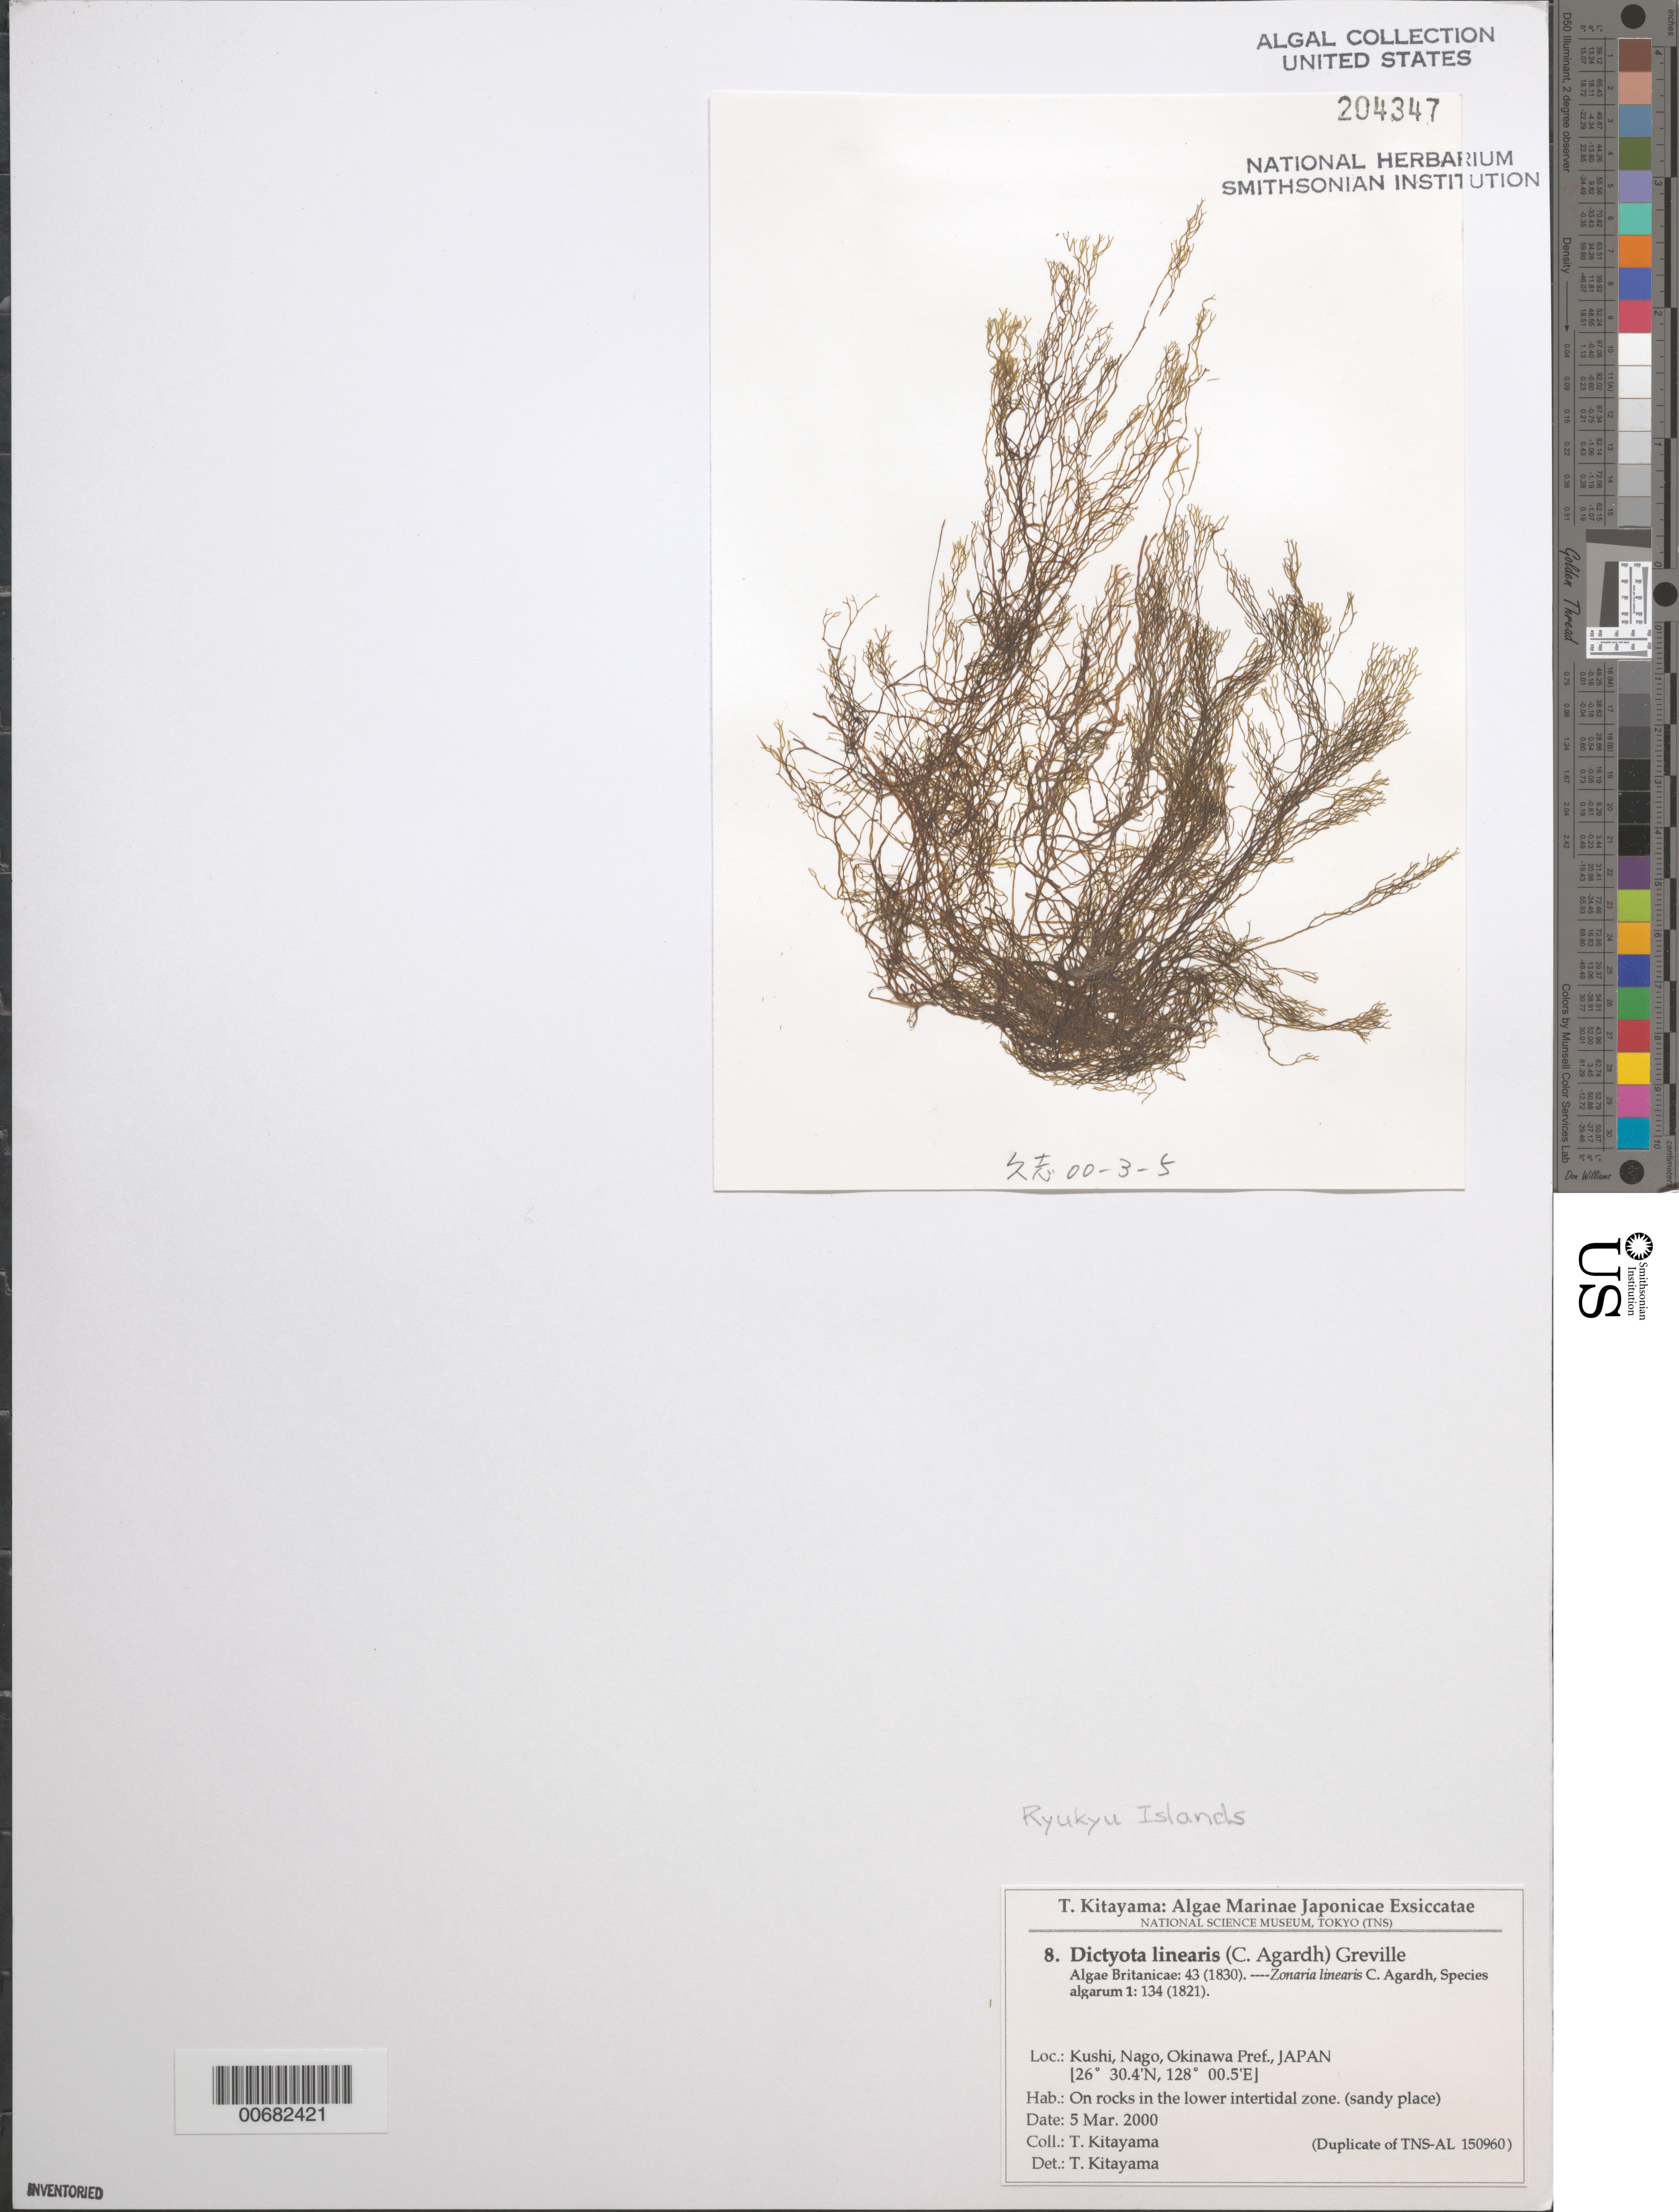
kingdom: Chromista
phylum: Ochrophyta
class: Phaeophyceae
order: Dictyotales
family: Dictyotaceae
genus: Dictyota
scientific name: Dictyota linearis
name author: (C. Agardh) Grev.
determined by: Kitayama, T.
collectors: T. Kitayama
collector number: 8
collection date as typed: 05 Mar 2000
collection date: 2000-03-05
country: Japan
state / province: Okinawa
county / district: Ryukyu Shoto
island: Okinawa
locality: Kushi, Nago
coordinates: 26 30.4' N, 128 00.5' E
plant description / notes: Kitayama, T., Algae Marinae Japonicae Exsiccatae, Fasc. I (Nos. 1-25)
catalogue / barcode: US 204347